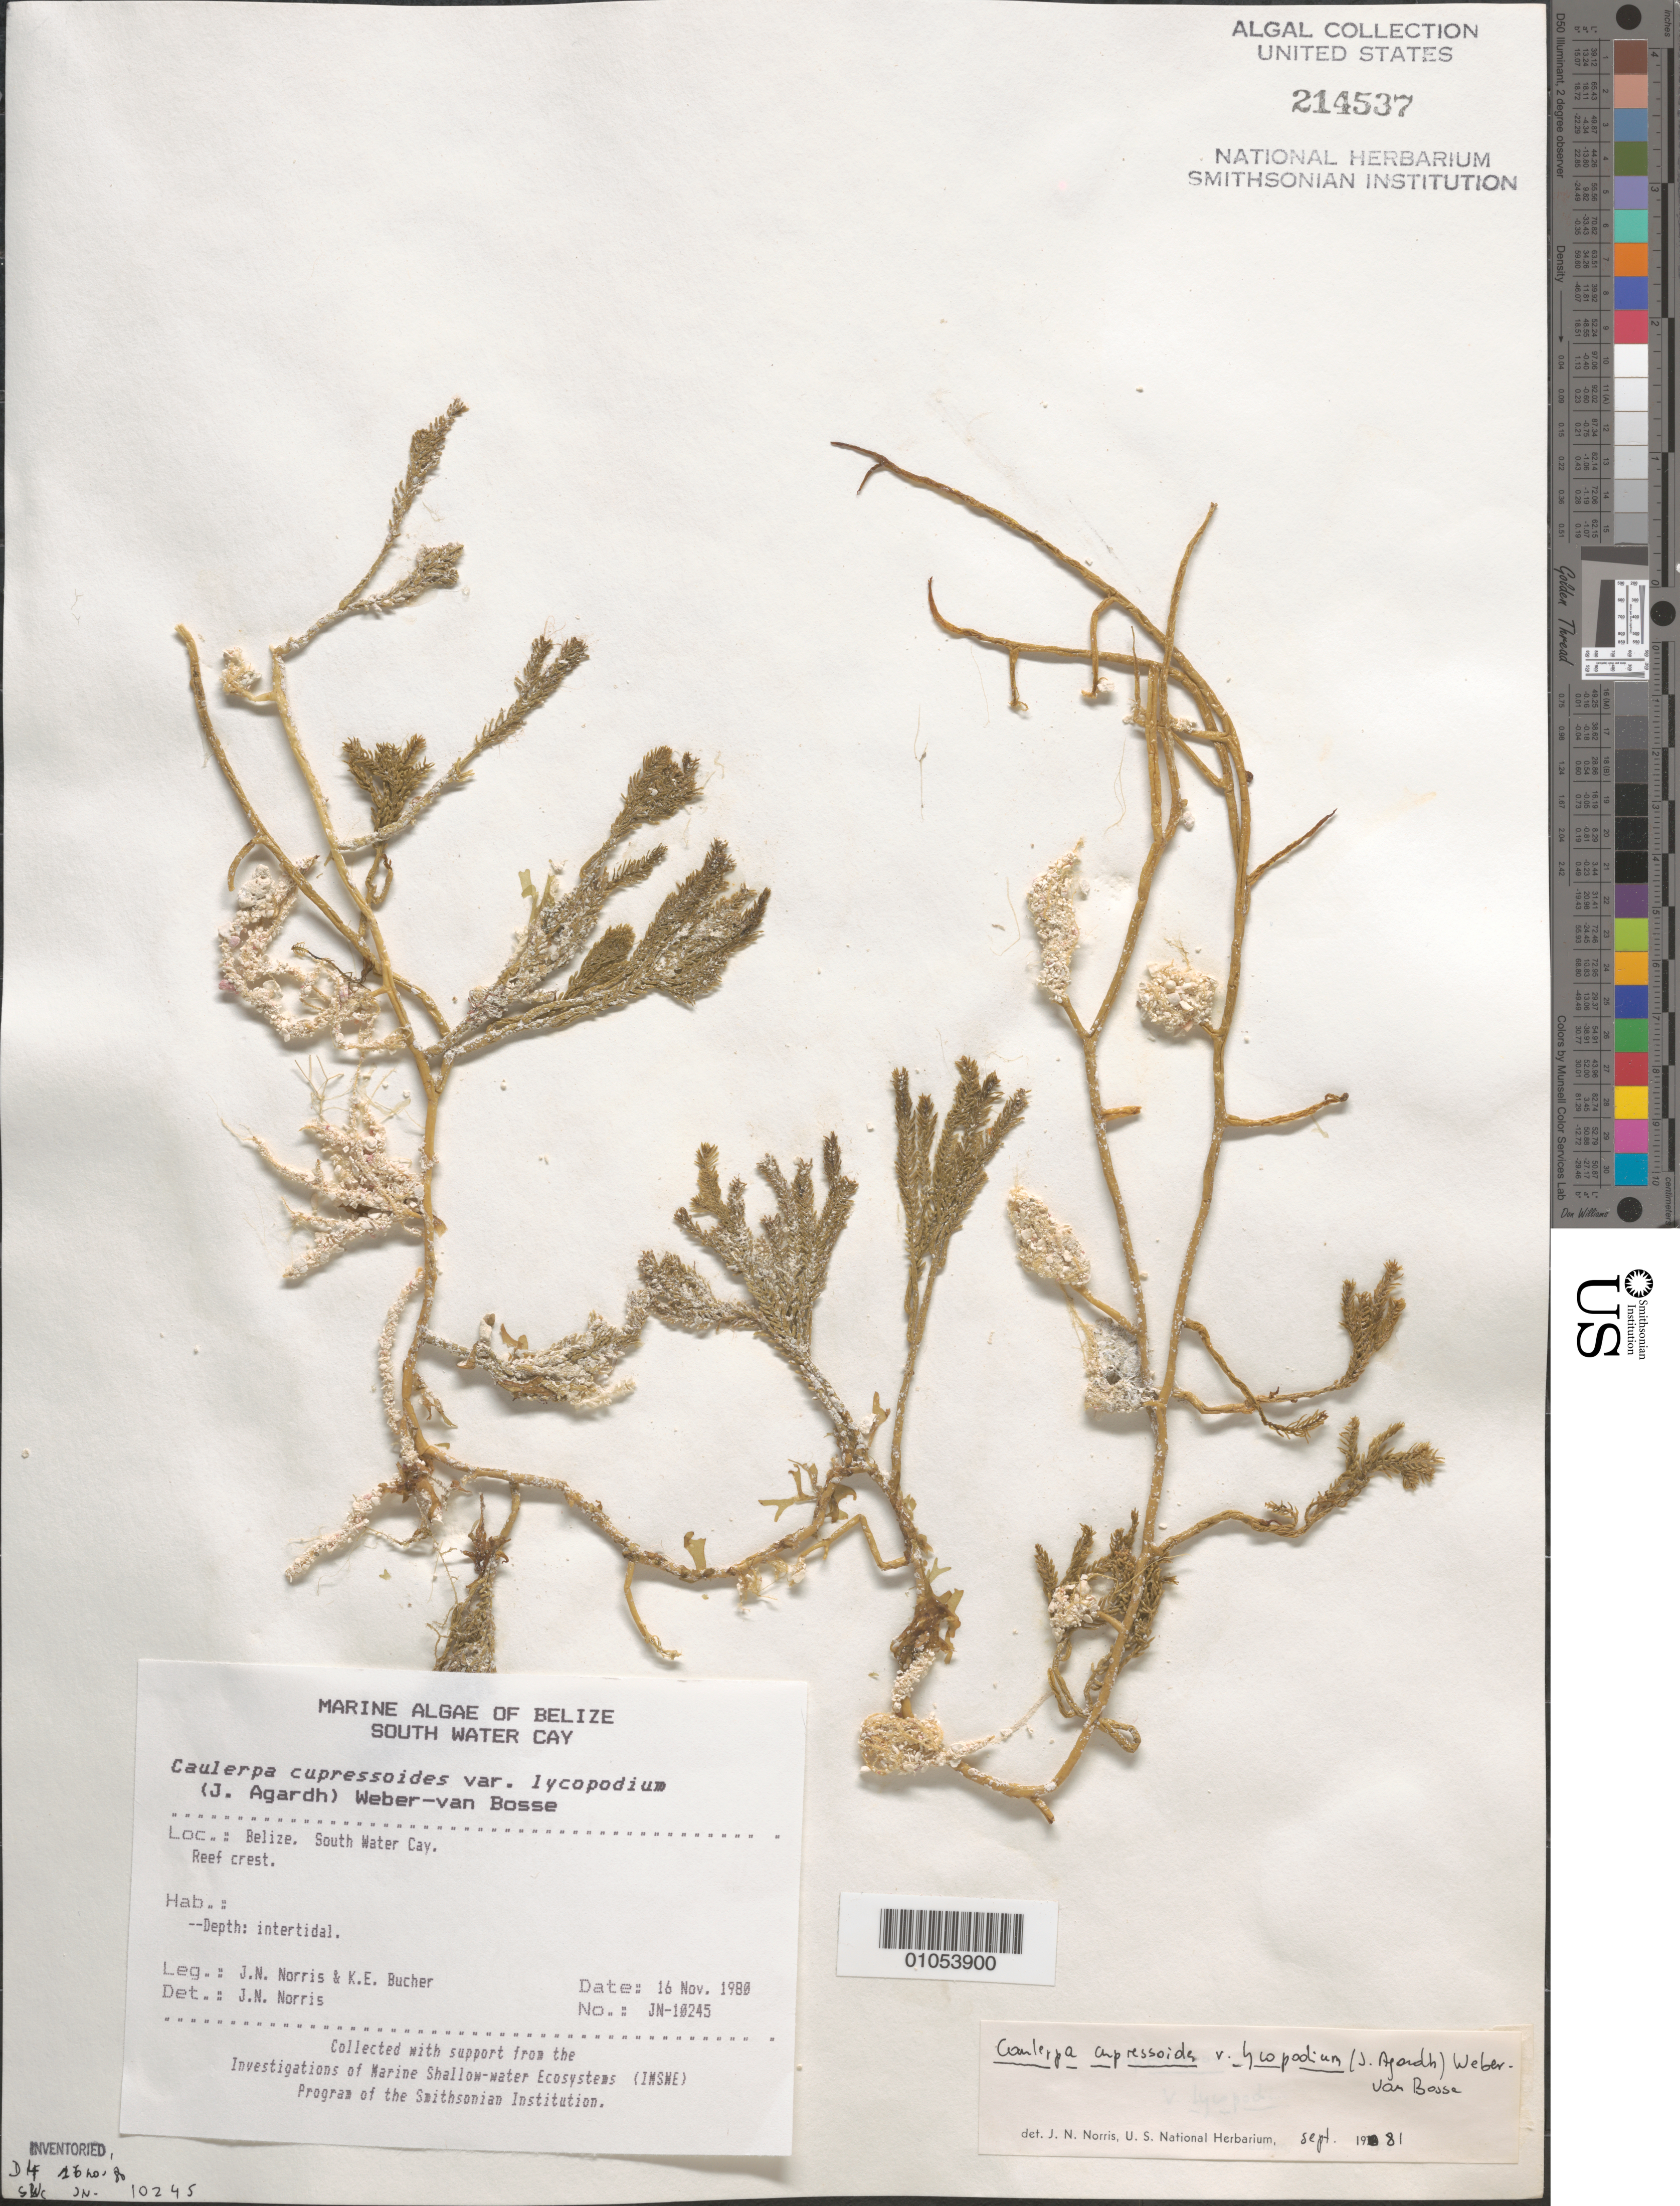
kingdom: Plantae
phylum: Chlorophyta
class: Ulvophyceae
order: Bryopsidales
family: Caulerpaceae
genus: Caulerpa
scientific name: Caulerpa cupressoides var. lycopodium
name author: Weber Bosse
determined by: Norris, James N.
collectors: J. N. Norris & K. E. Bucher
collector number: JN-10245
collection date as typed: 16 Nov 1980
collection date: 1980-11-16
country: Belize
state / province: Stann Creek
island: South Water Cay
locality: Reef crest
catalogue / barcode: US 214537